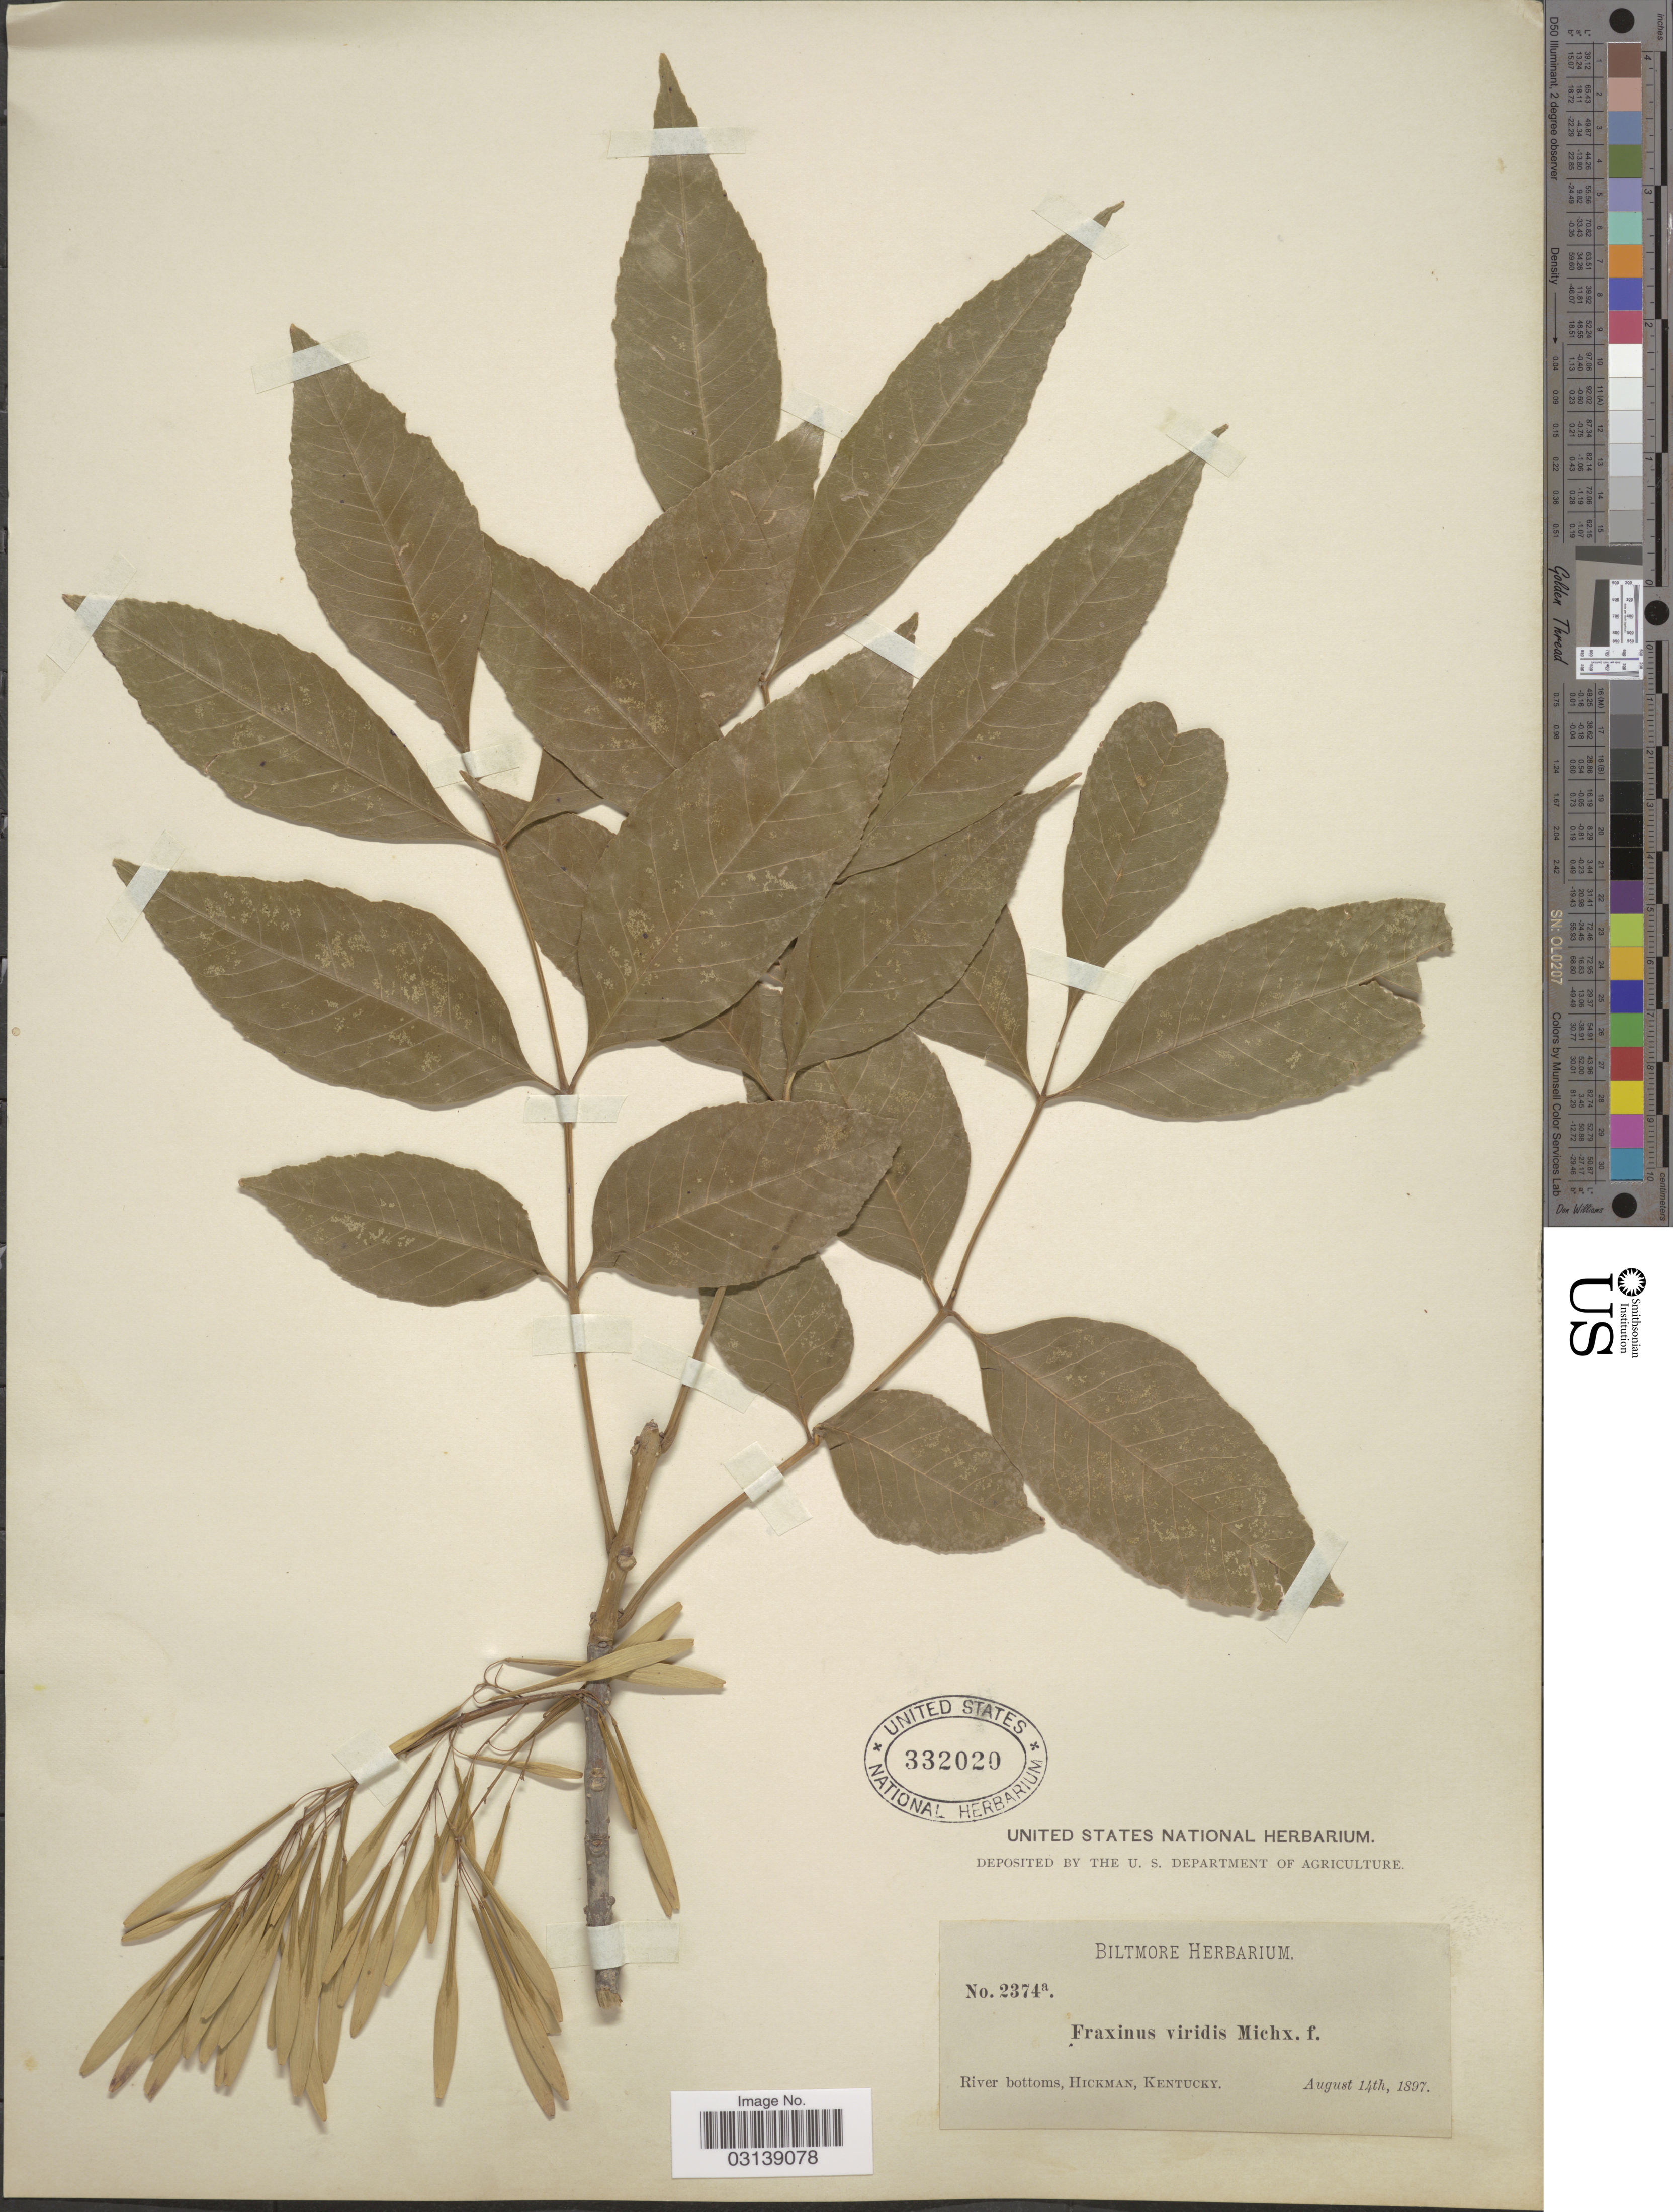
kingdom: Plantae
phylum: Tracheophyta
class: Magnoliopsida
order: Lamiales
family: Oleaceae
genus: Fraxinus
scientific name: Fraxinus pennsylvanica var. subintegerrima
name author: Marshall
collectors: ex herb. Biltmore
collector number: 2374a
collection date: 1897-08-14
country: United States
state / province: Kentucky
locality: River bottoms, Hickman.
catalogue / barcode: US 332020